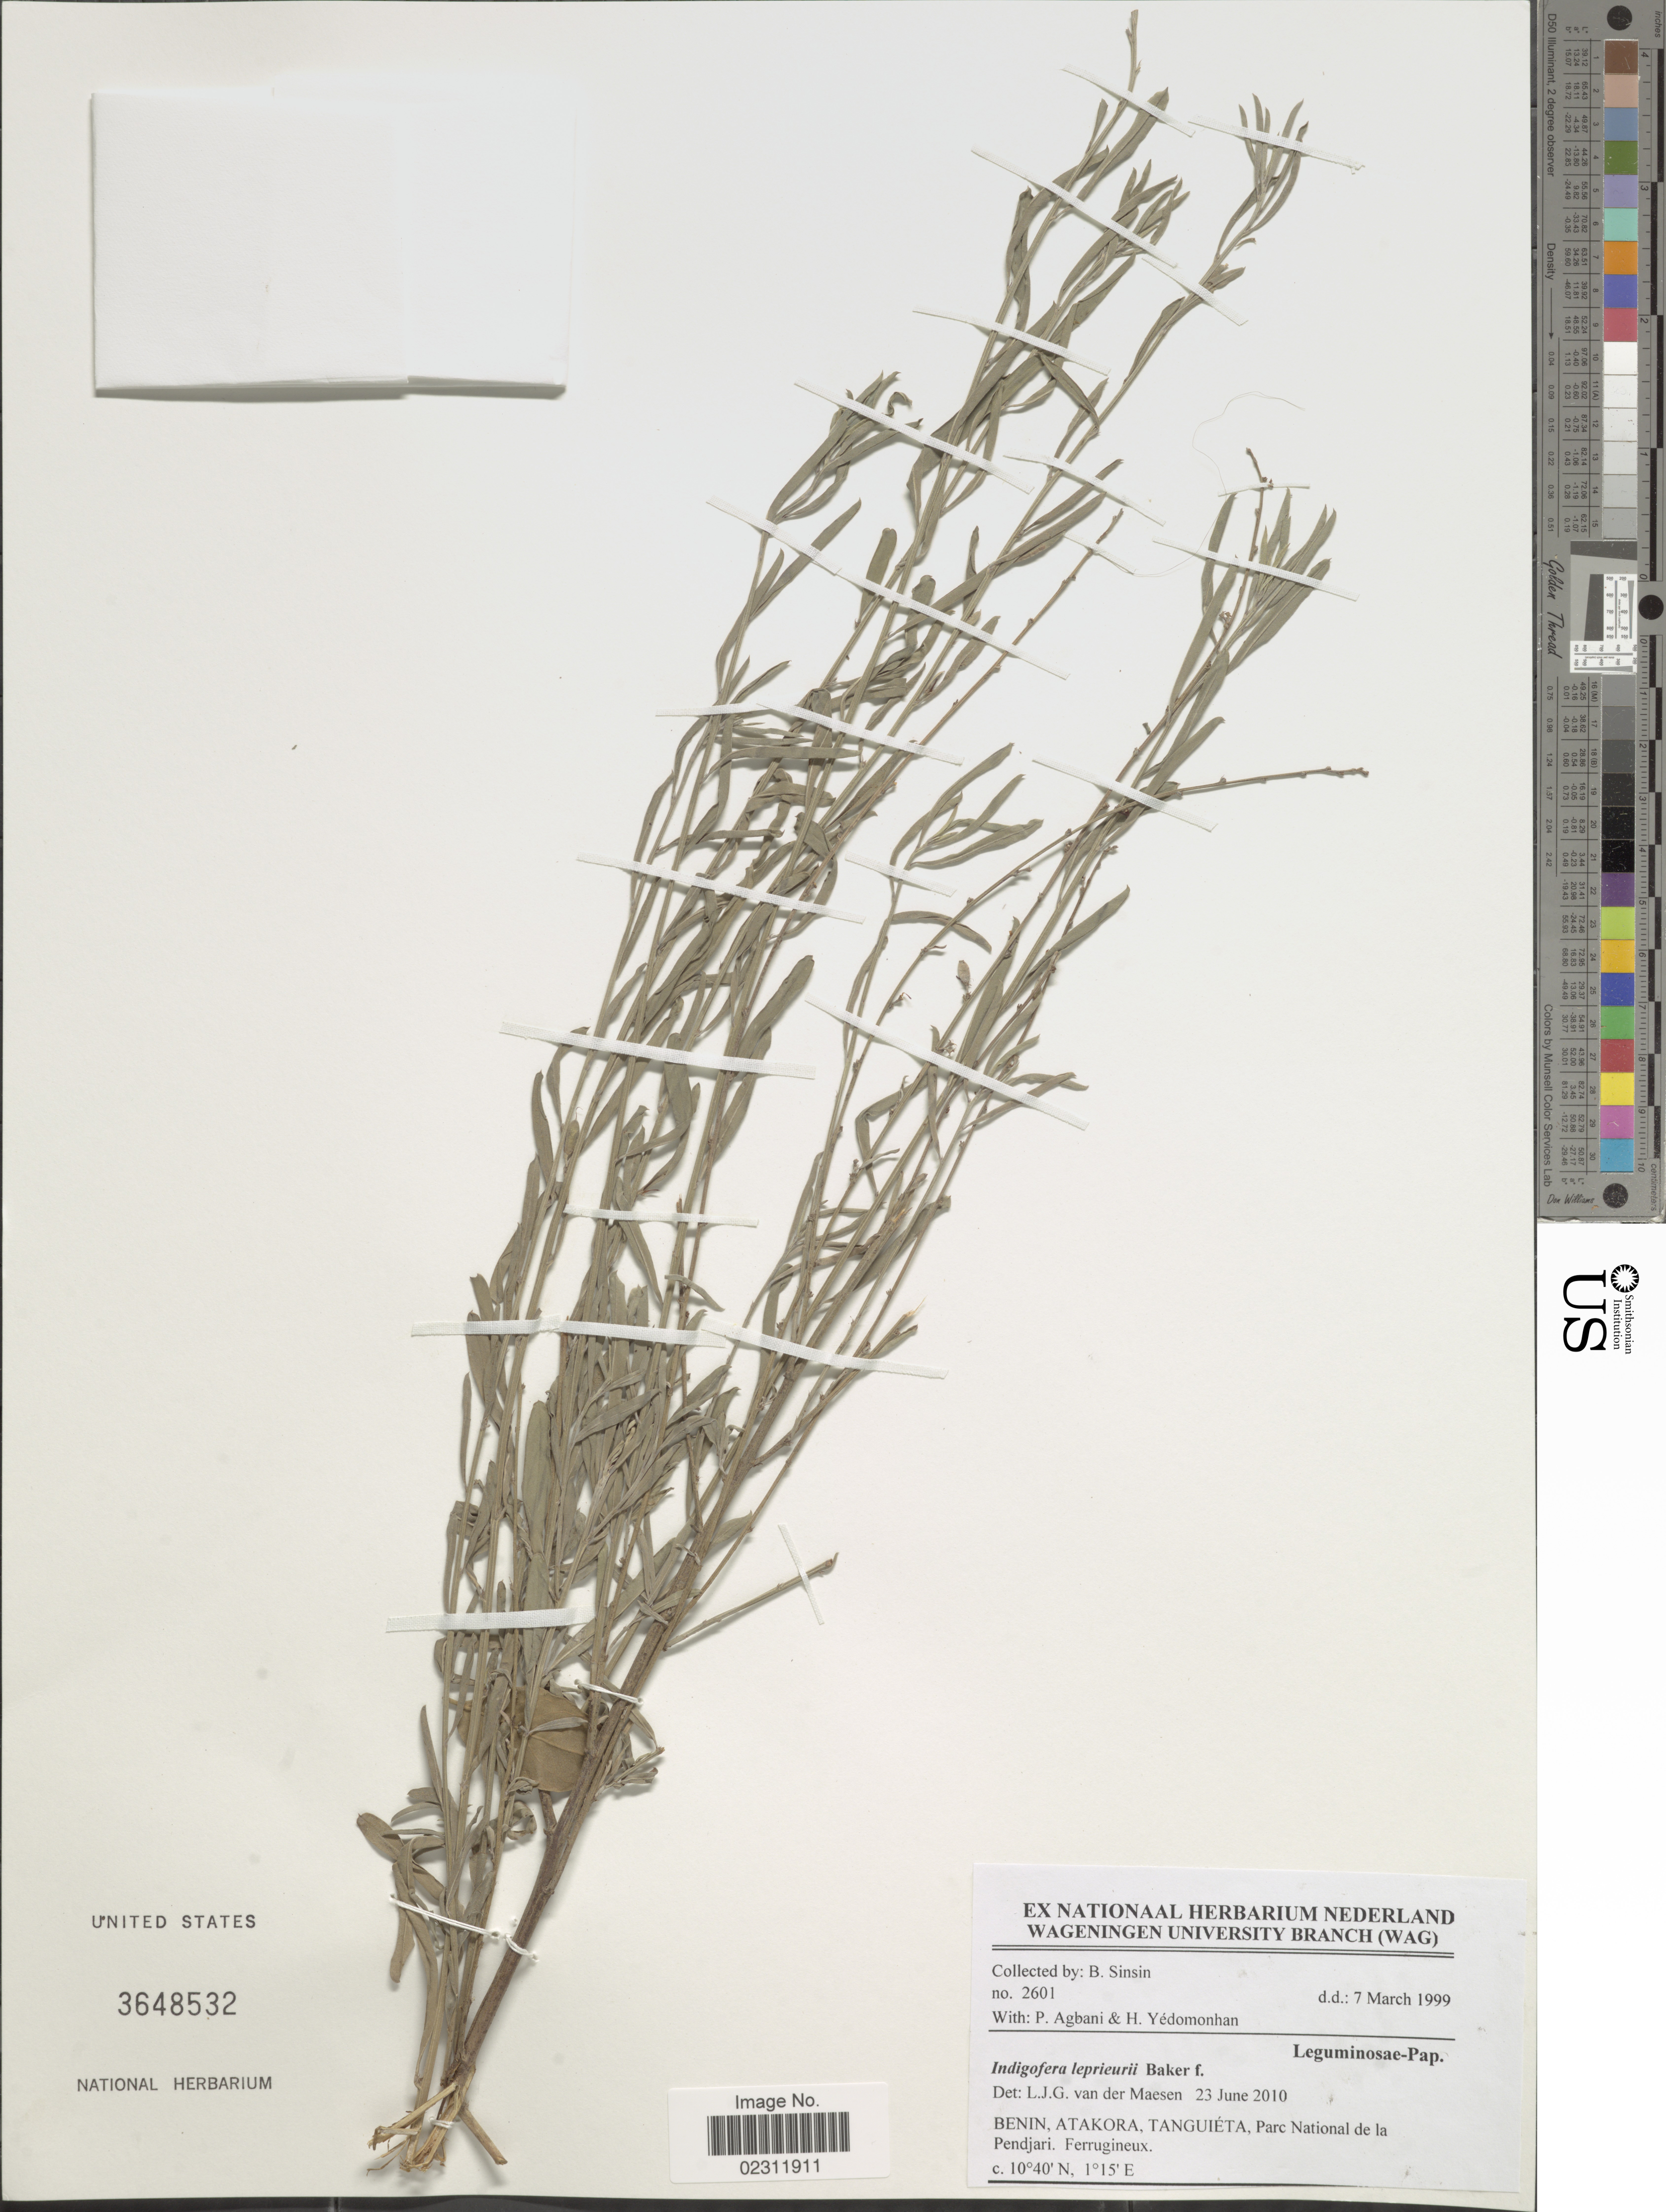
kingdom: Plantae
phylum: Tracheophyta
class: Magnoliopsida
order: Fabales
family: Fabaceae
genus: Indigofera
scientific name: Indigofera leprieurii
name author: Baker f.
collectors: B. Sinsin, P. Agbani & H. Yedomonhan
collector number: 2601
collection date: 1999-03-07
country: Benin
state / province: Atakora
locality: Tanguieta, Parc National de la Pendjari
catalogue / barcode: US 3648532